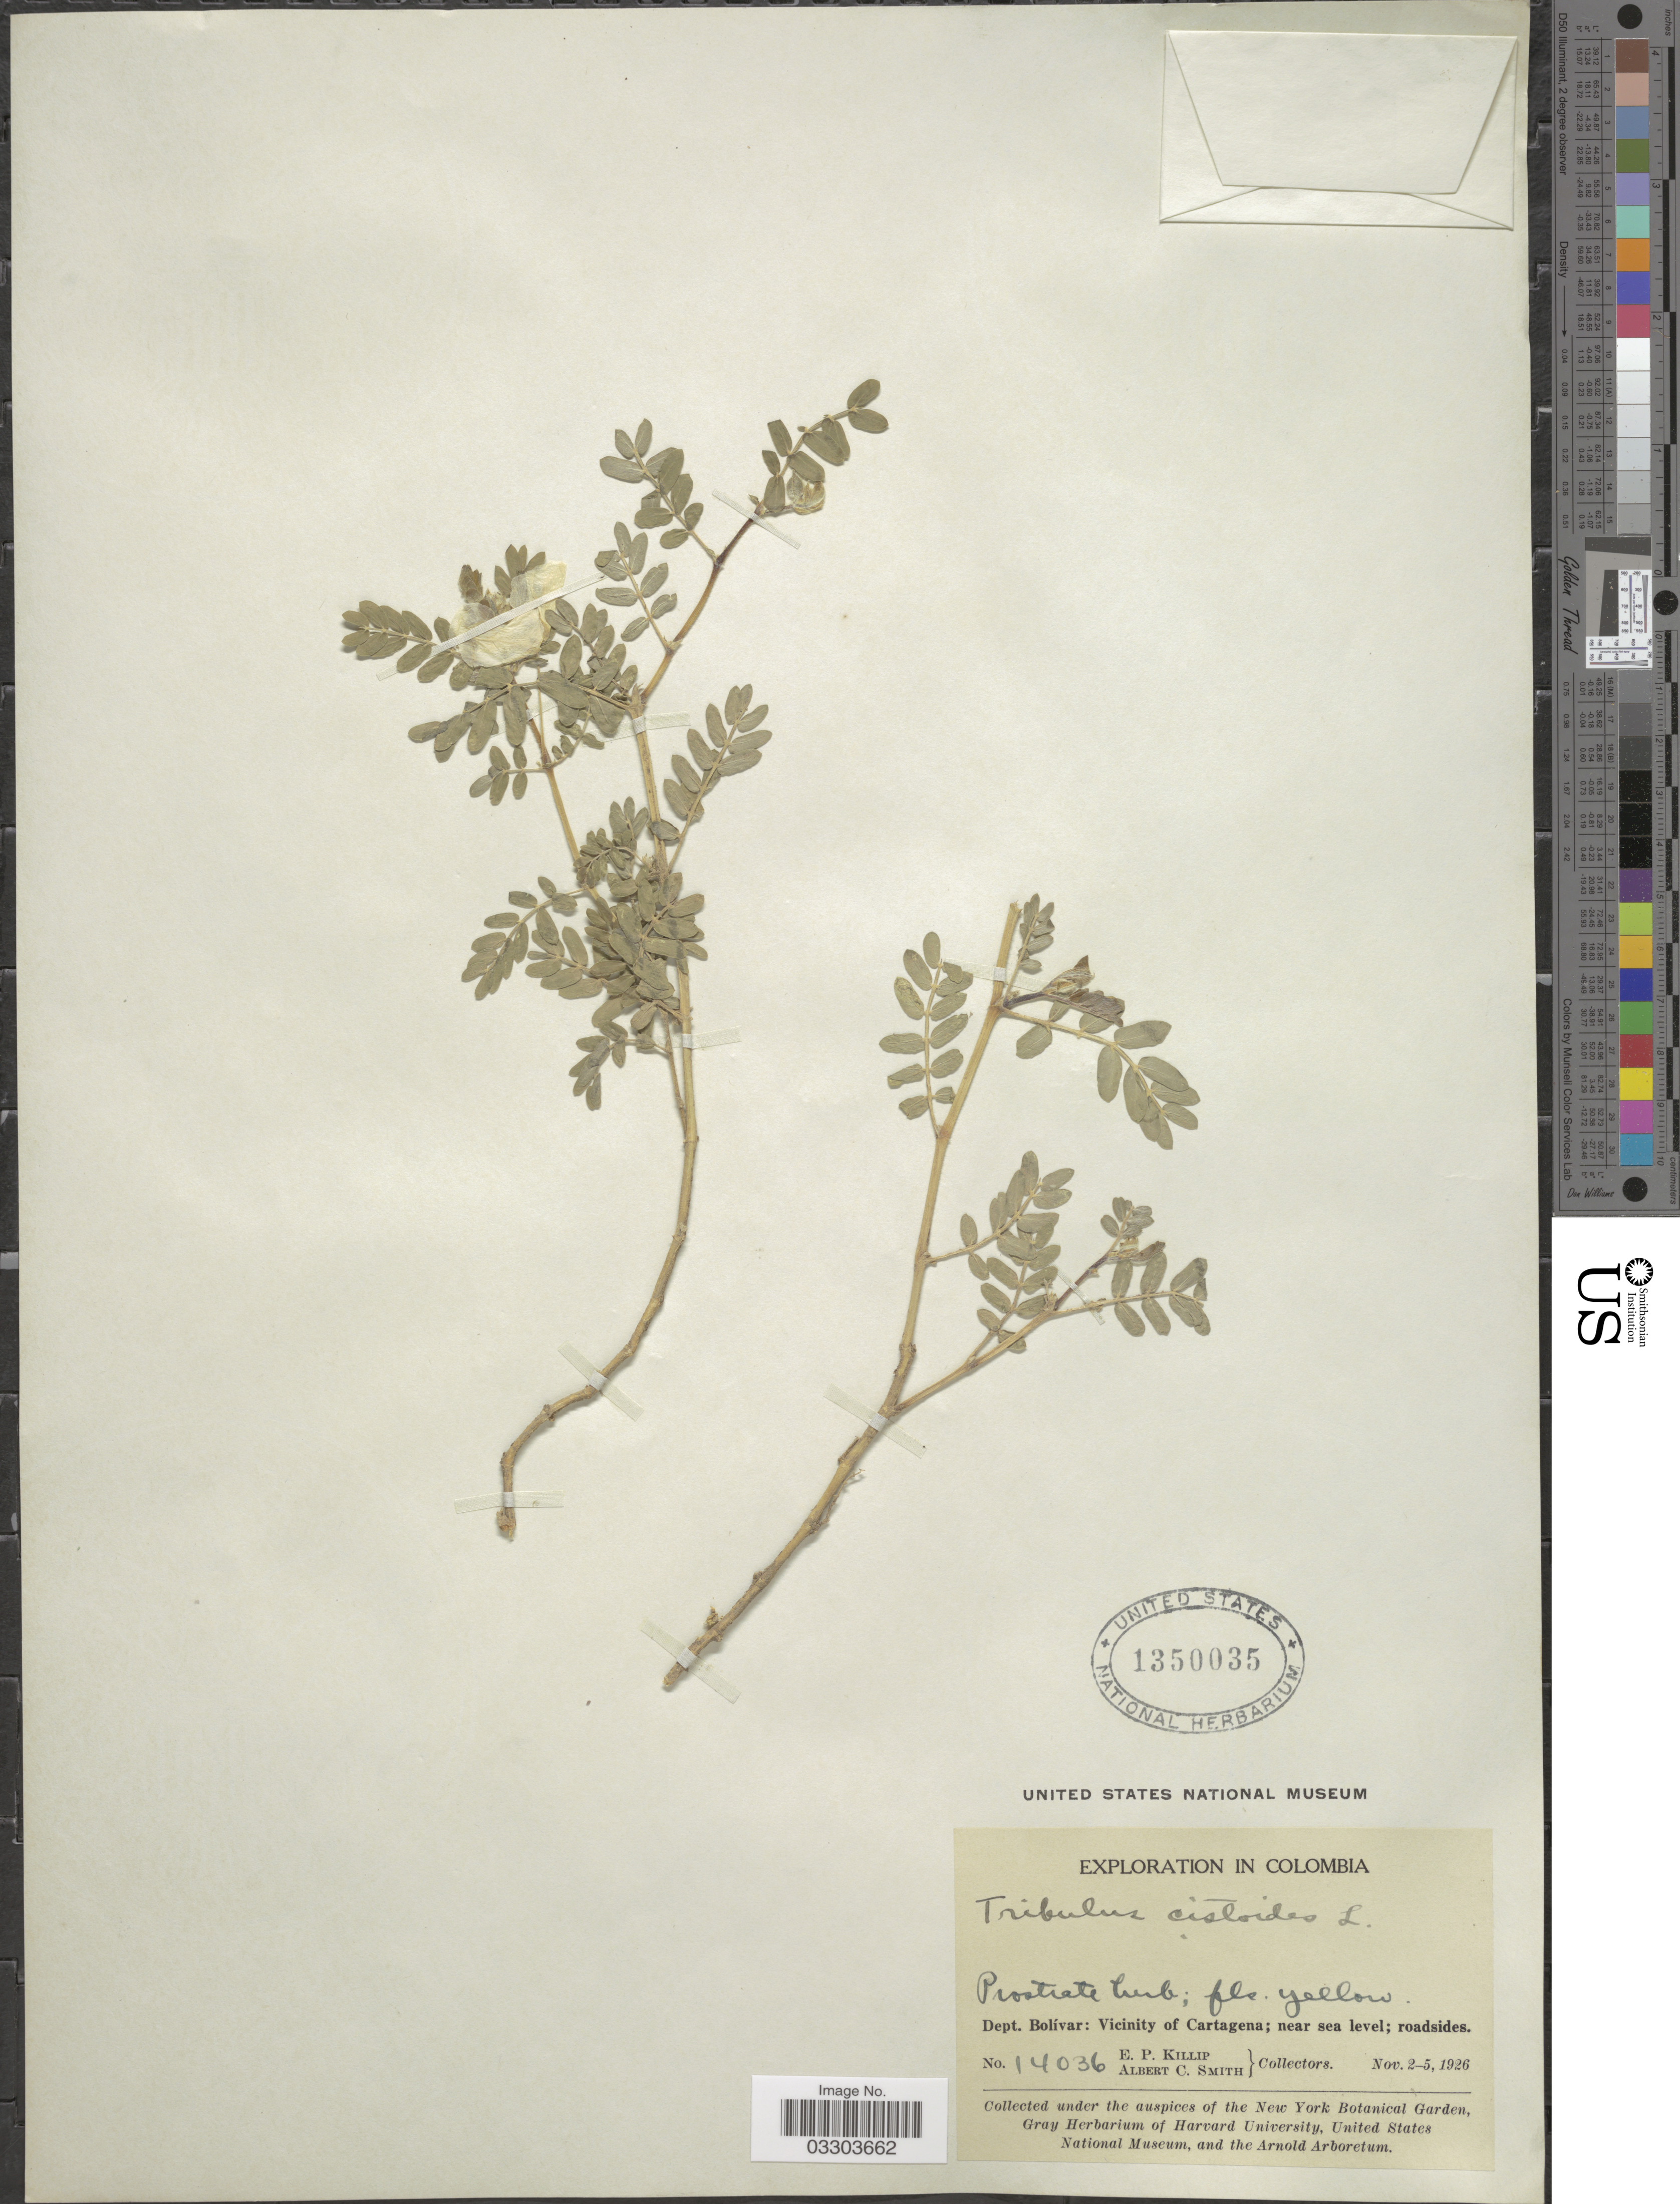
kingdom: Plantae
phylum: Tracheophyta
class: Magnoliopsida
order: Zygophyllales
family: Zygophyllaceae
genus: Tribulus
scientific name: Tribulus cistoides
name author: L.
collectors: E. P. Killip & A. C. Smith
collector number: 14036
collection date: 1926-11-02/1926-11-05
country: Colombia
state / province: Bolívar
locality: Dept. Bolívar: Vicinity of Cartagena.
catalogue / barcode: US 1350035